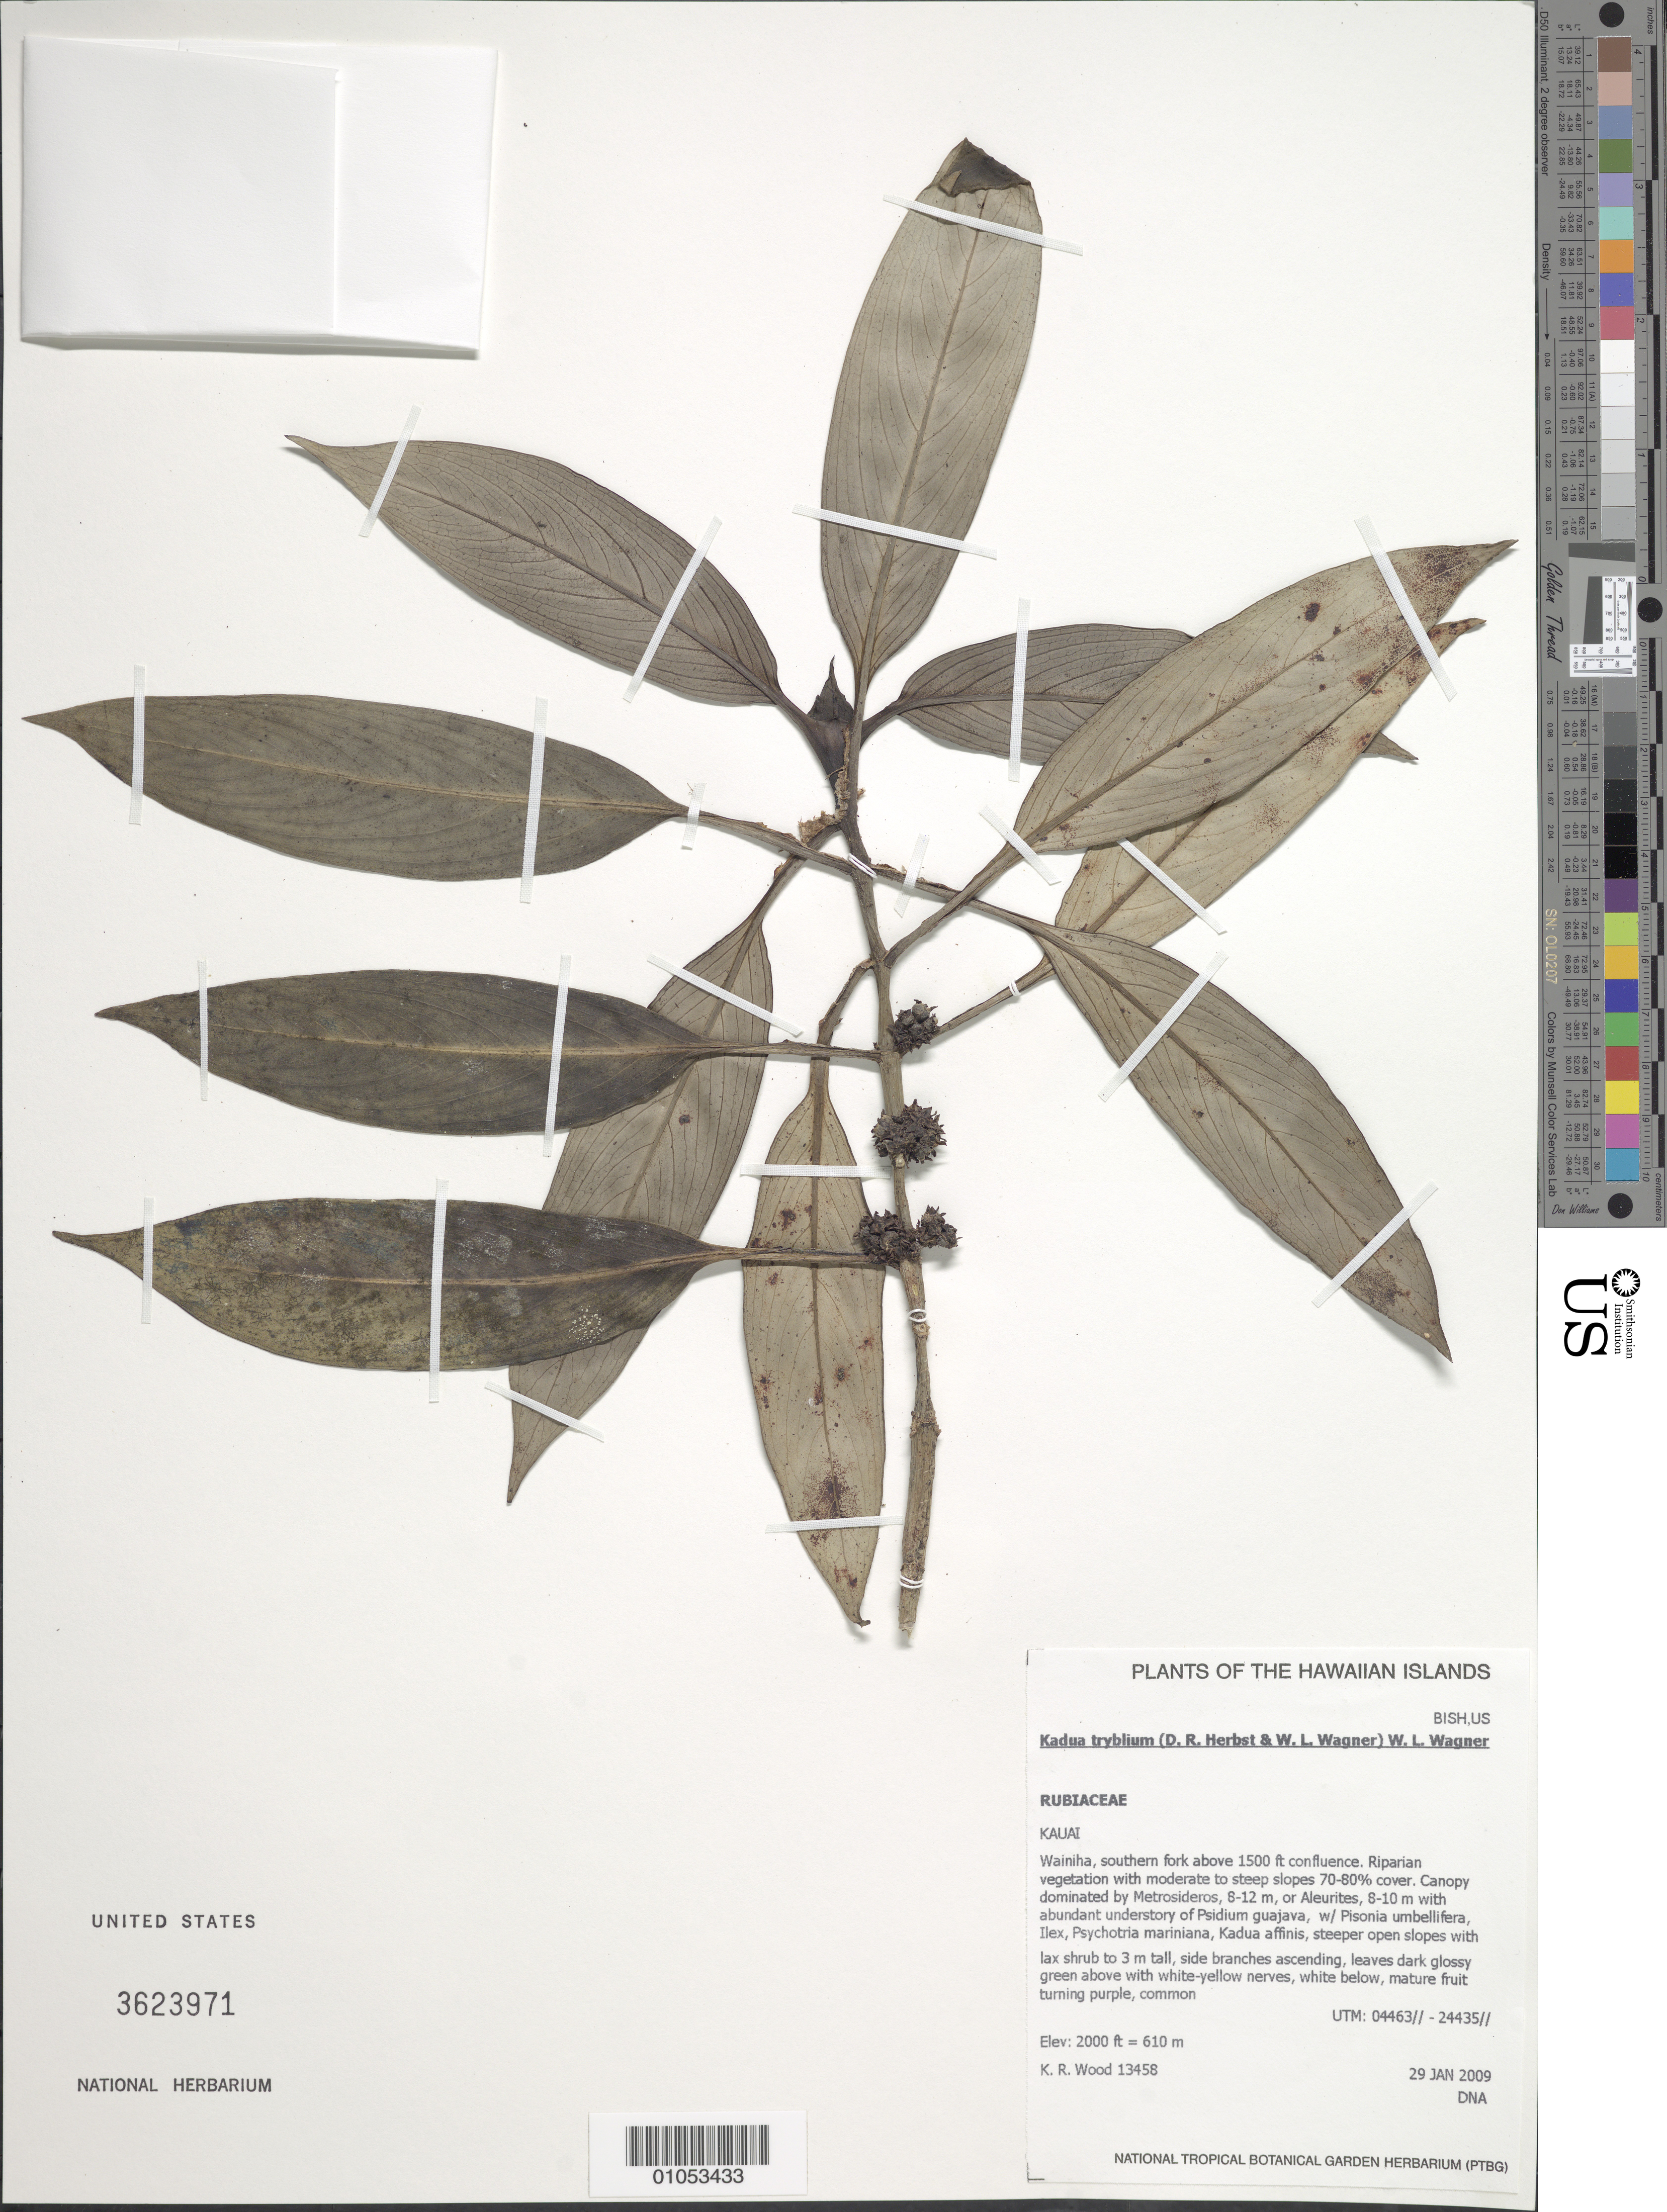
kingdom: Plantae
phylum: Tracheophyta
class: Magnoliopsida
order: Gentianales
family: Rubiaceae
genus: Kadua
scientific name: Kadua tryblium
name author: (D.R. Herbst & W.L. Wagner) W.L. Wagner & Lorence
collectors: K. R. Wood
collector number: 13458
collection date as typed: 29 Jan 2009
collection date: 2009-01-29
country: United States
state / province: Hawaii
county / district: Kaui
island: Kaua'i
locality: Wainiha, southern fork above 1500 ft confluence.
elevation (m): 610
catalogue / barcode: US 3623971